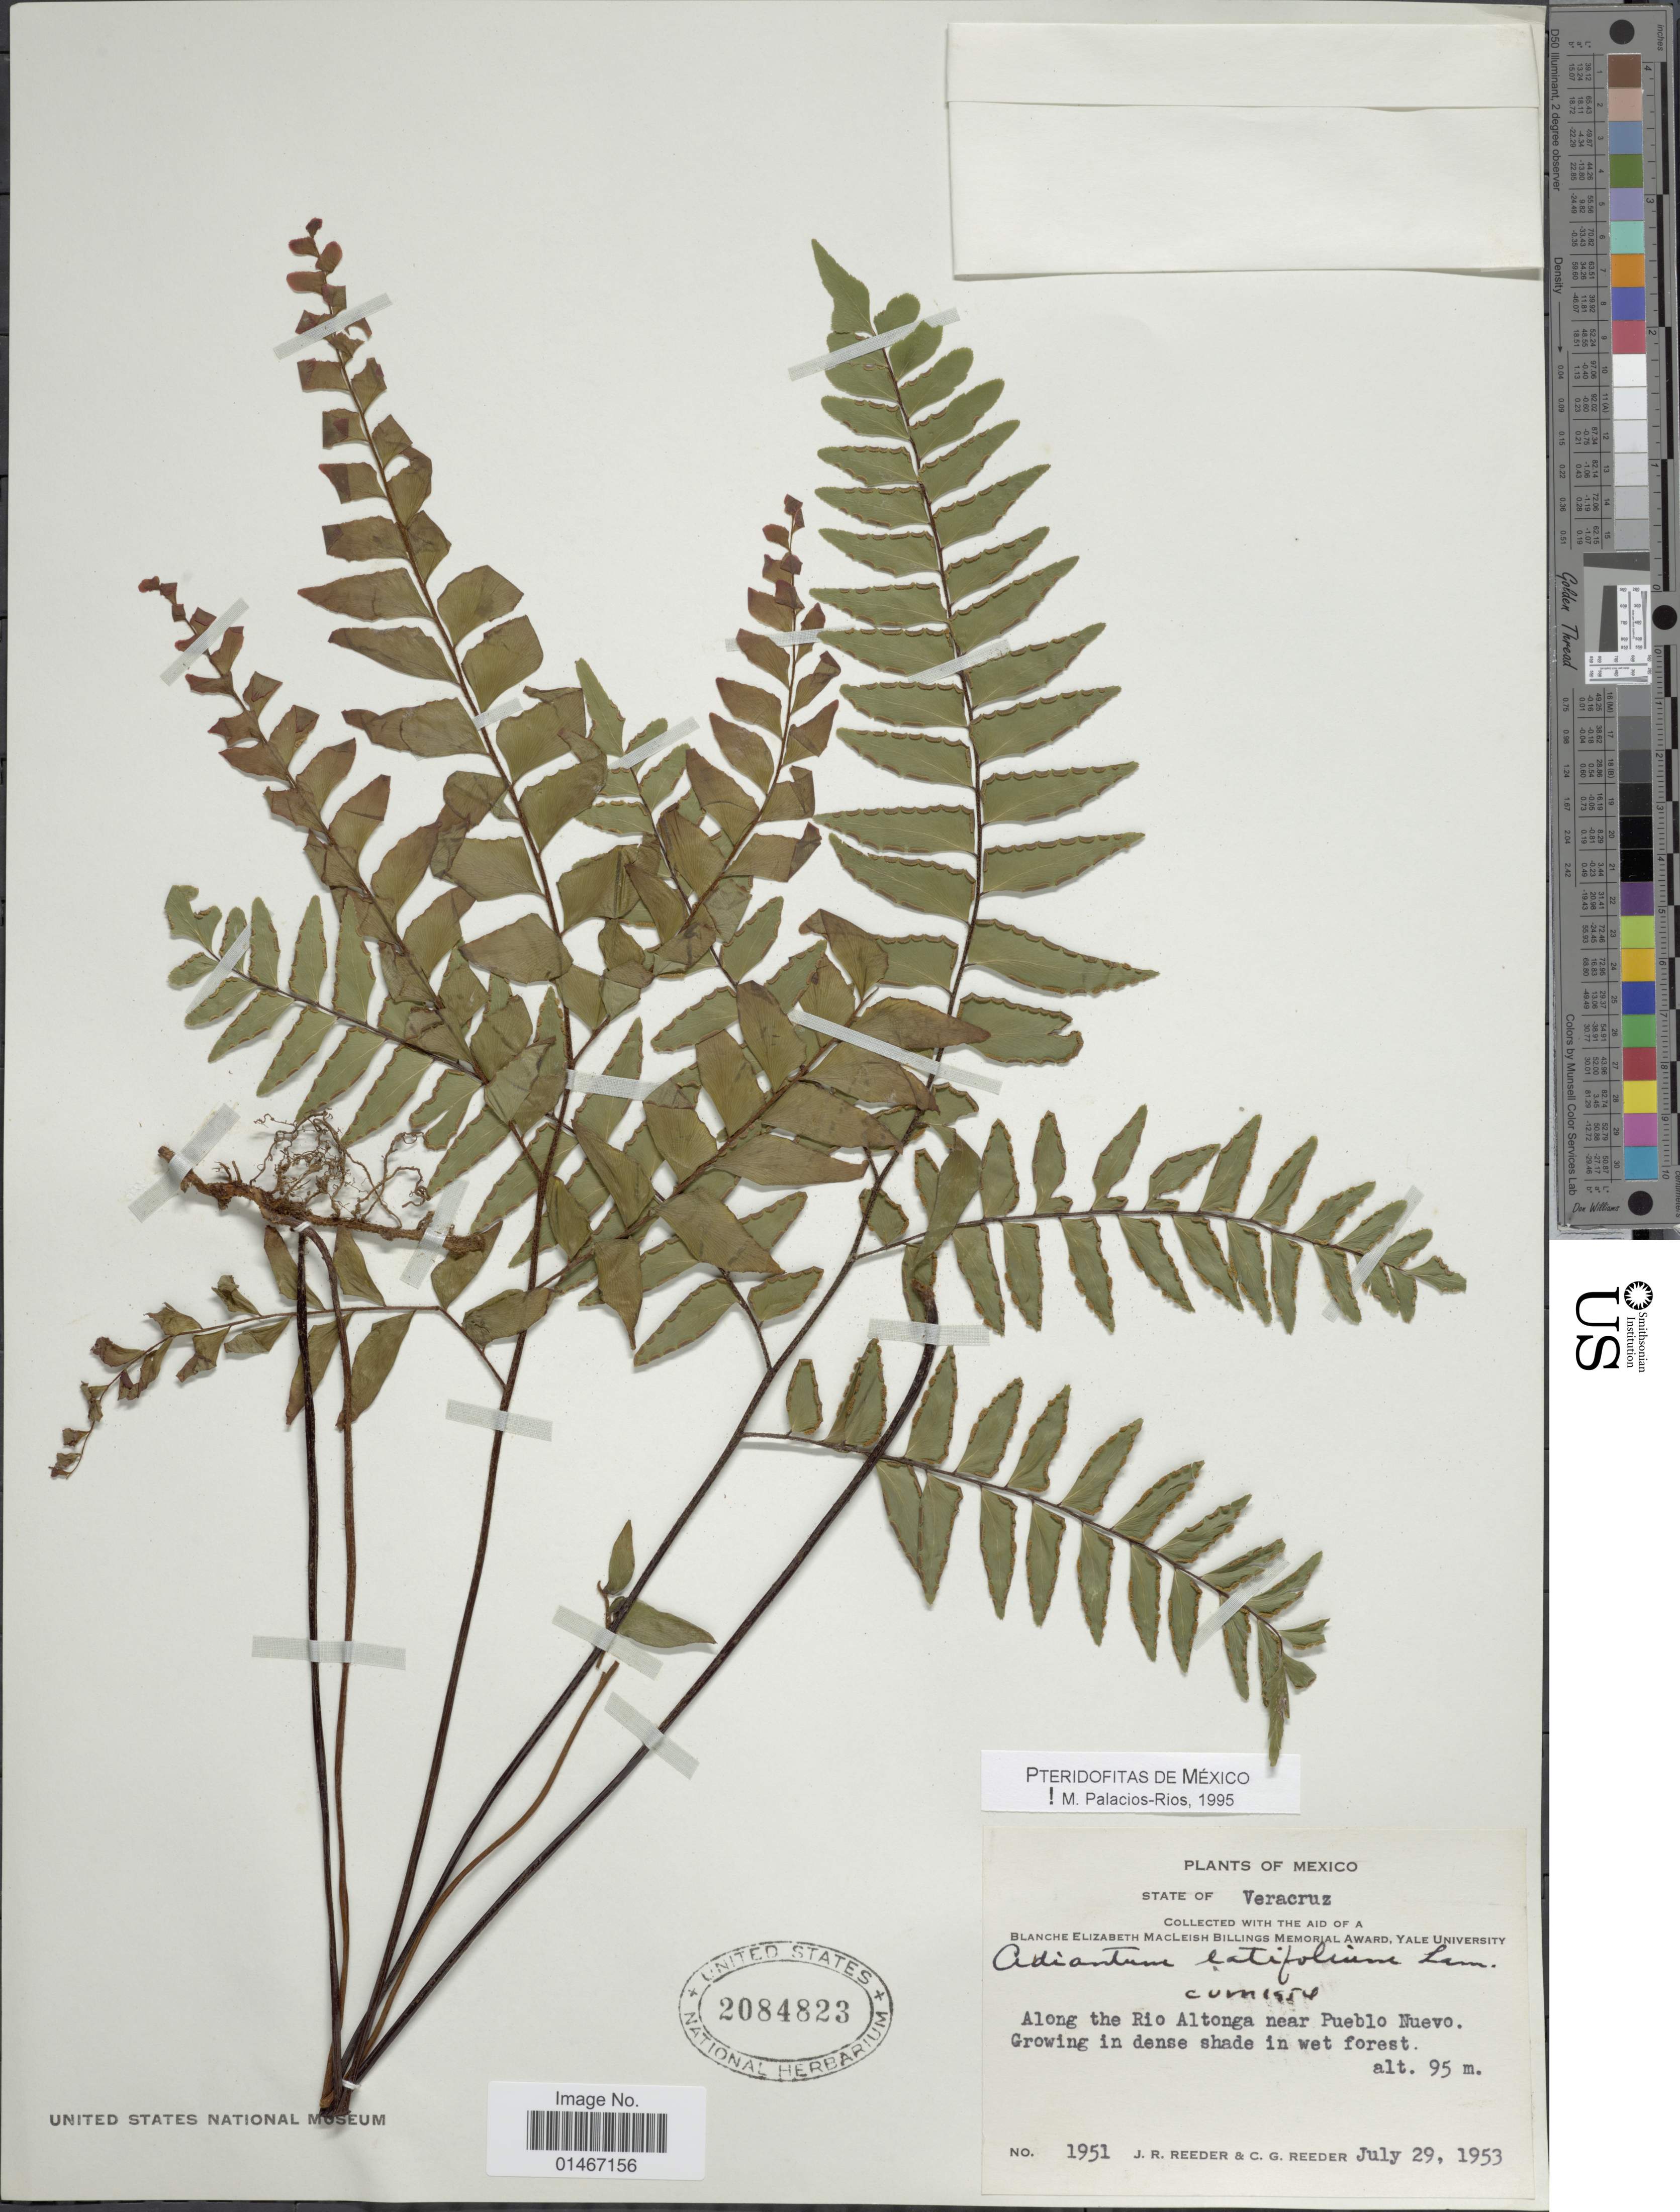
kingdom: Plantae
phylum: Tracheophyta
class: Polypodiopsida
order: Polypodiales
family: Pteridaceae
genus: Adiantum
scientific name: Adiantum latifolium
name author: Lam.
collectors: J. R. Reeder & C. G. Reeder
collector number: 1951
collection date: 1953-07-29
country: Mexico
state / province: Veracruz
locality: State of Veracruz. Along the Rio Altonga near Pueblo Nuevo.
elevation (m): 95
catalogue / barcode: US 2084823